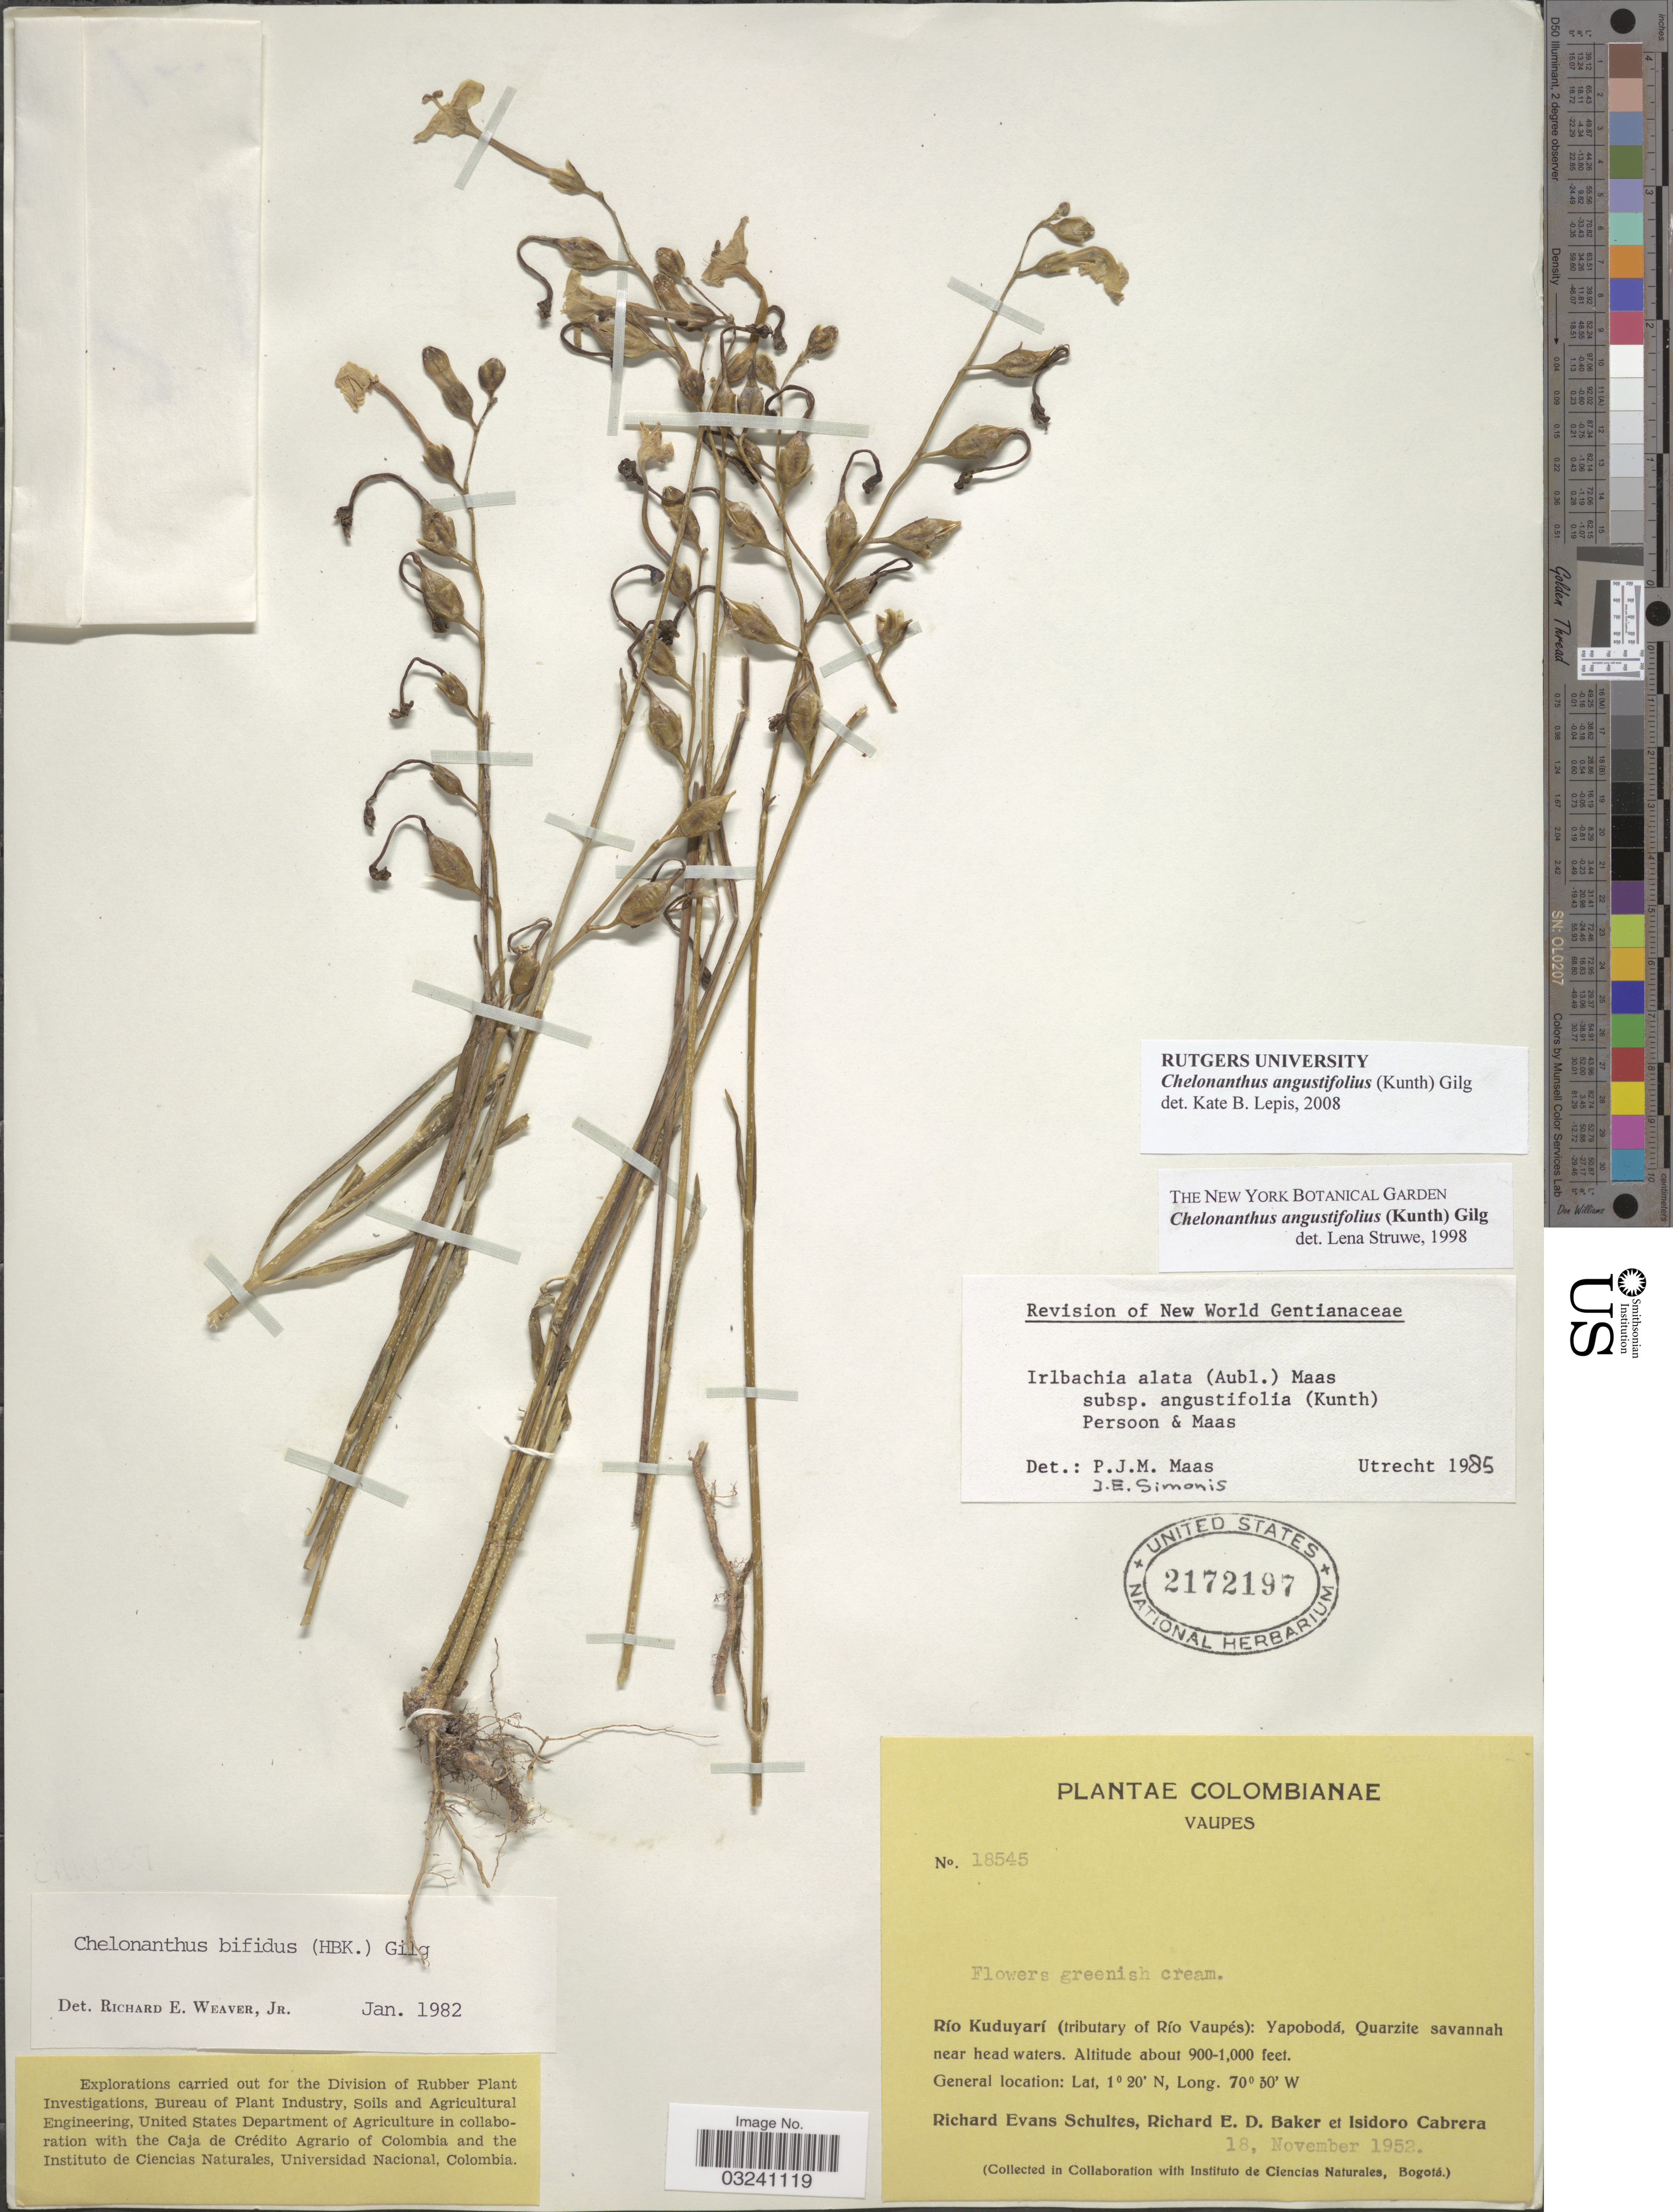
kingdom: Plantae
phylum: Tracheophyta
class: Magnoliopsida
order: Gentianales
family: Gentianaceae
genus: Chelonanthus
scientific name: Chelonanthus angustifolius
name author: (Kunth) Gilg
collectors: R. E. Schultes, R. E. D. Baker & I. Cabrera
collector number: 18545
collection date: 1952-11-18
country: Colombia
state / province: Vaupés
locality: Río Kuduyarí (tributary of Río Vaupés): Yapobodá, Quarzite savannah near head waters.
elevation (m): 274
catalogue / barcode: US 2172197